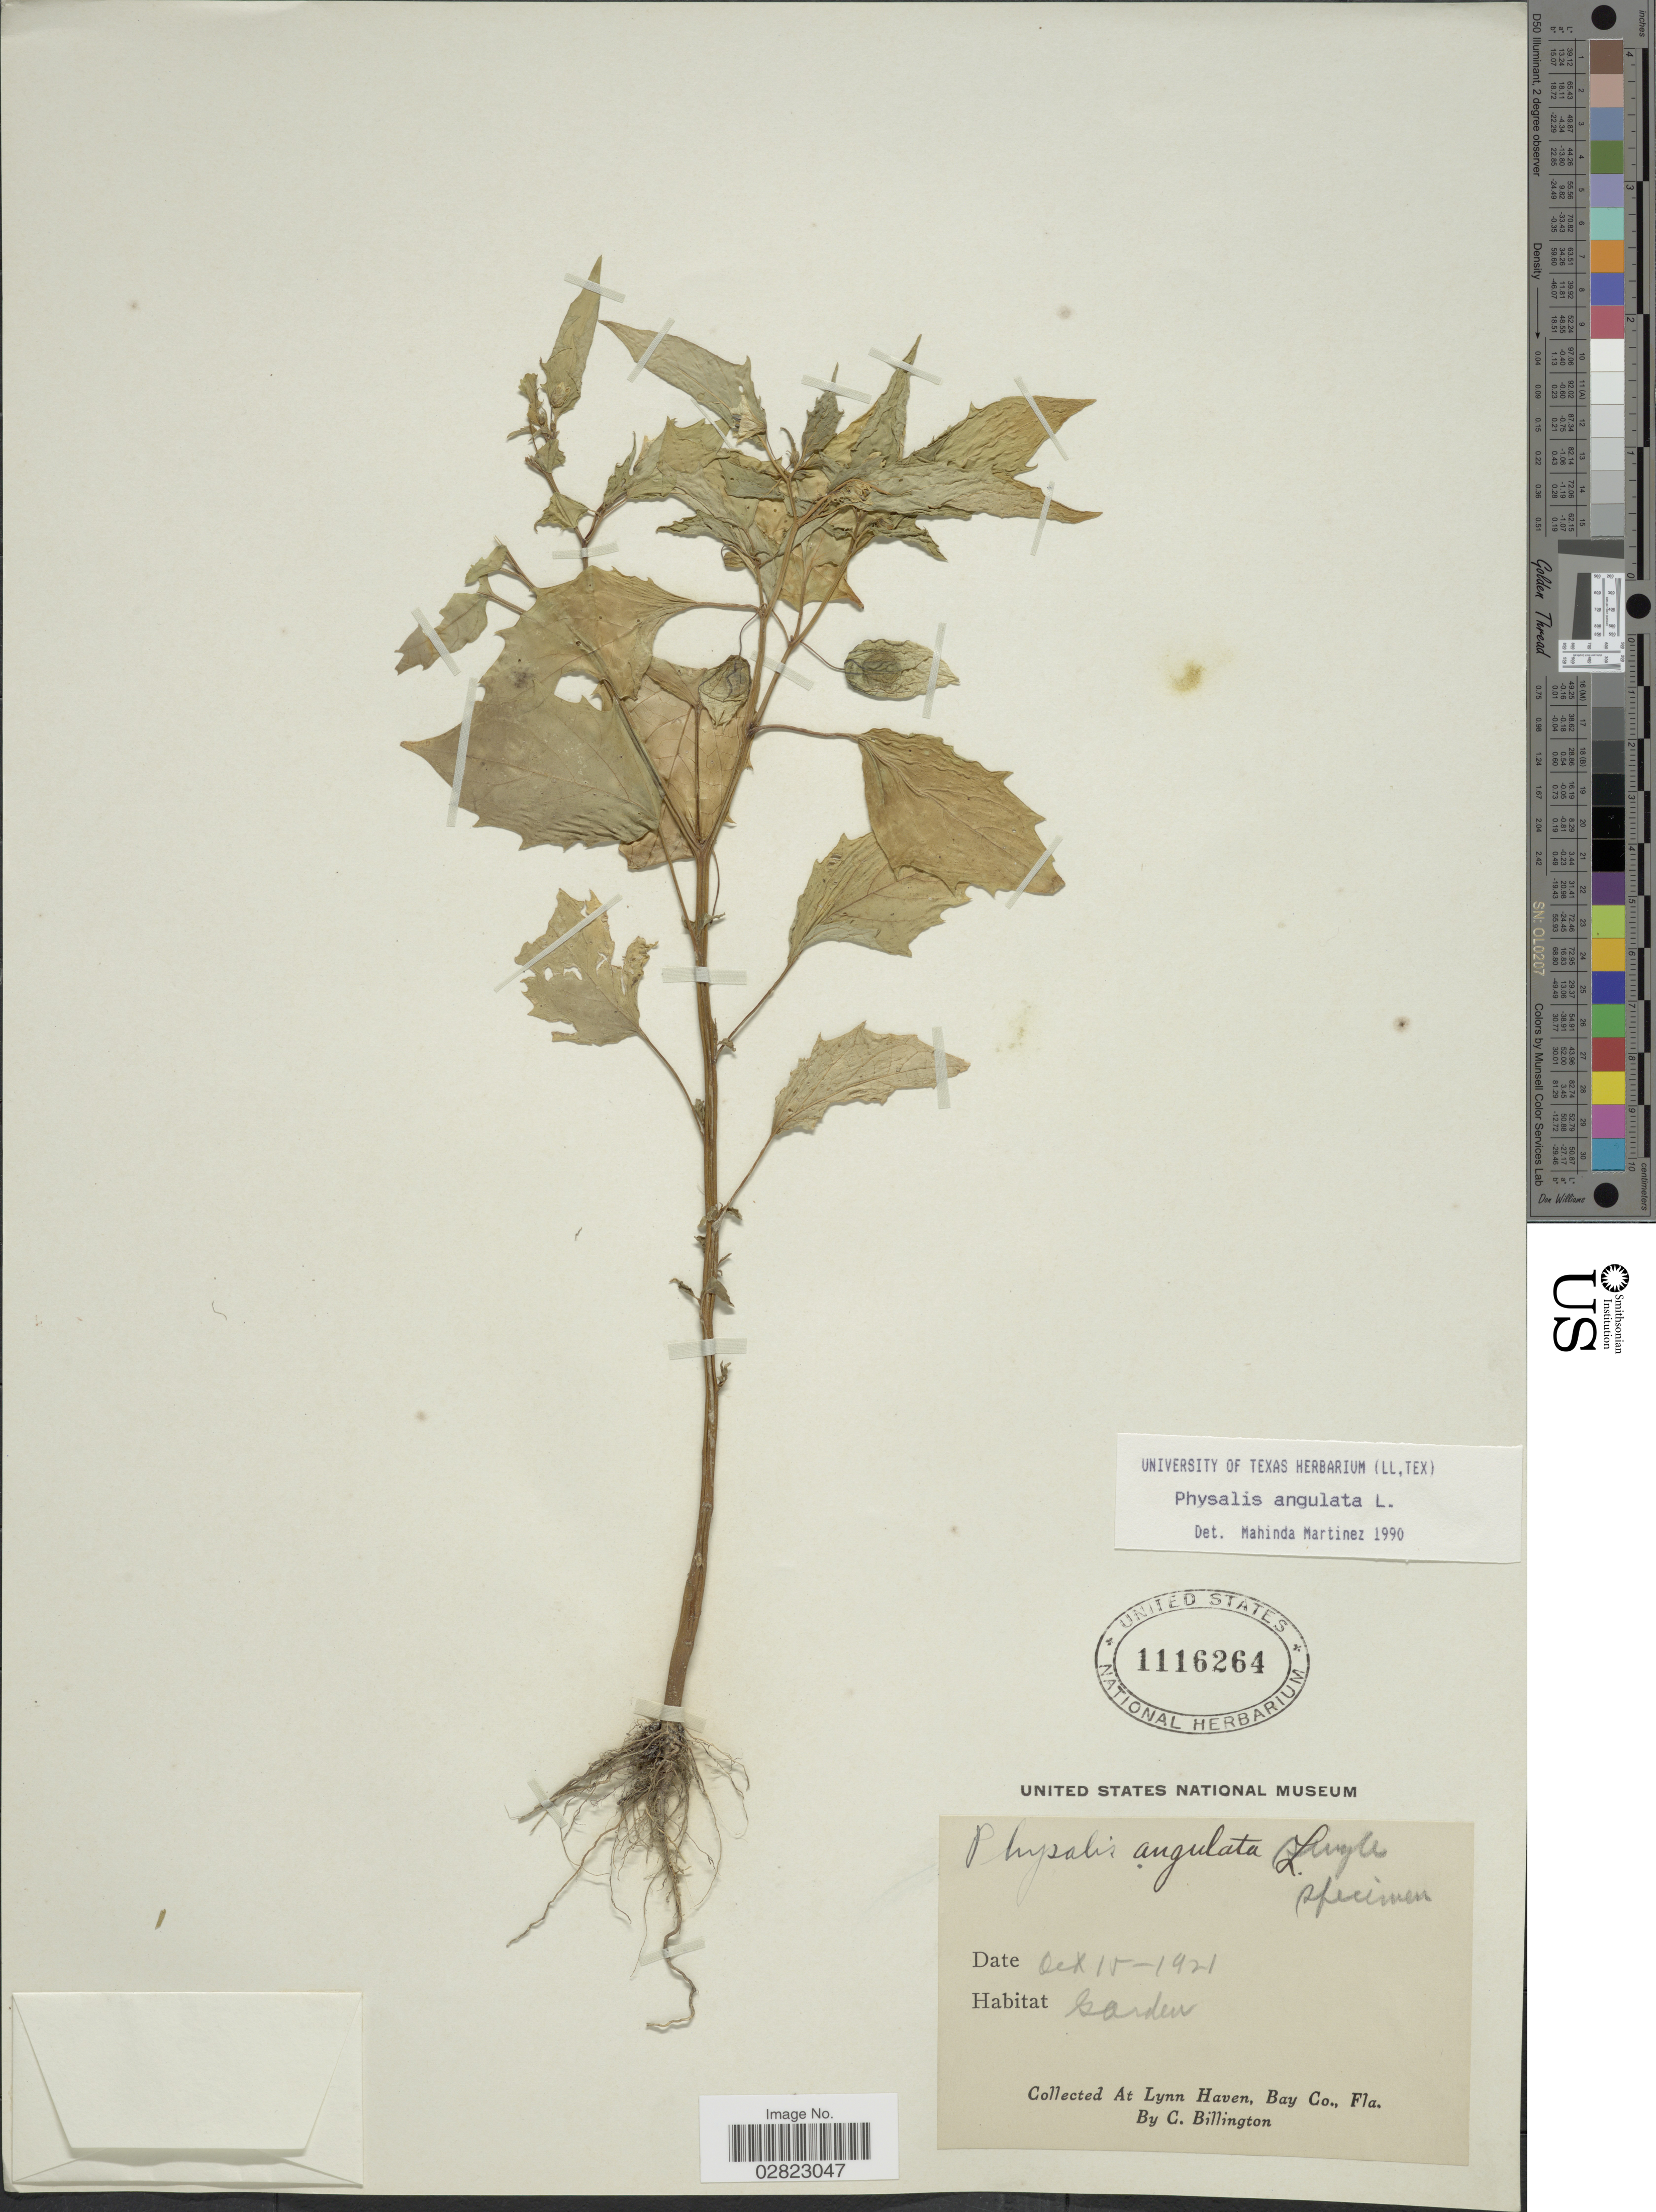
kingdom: Plantae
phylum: Tracheophyta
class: Magnoliopsida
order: Solanales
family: Solanaceae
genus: Physalis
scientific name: Physalis angulata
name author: L.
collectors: C. Billington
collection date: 1921-12-15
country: United States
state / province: Florida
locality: Lynn Haven, Bay Co.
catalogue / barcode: US 1116264